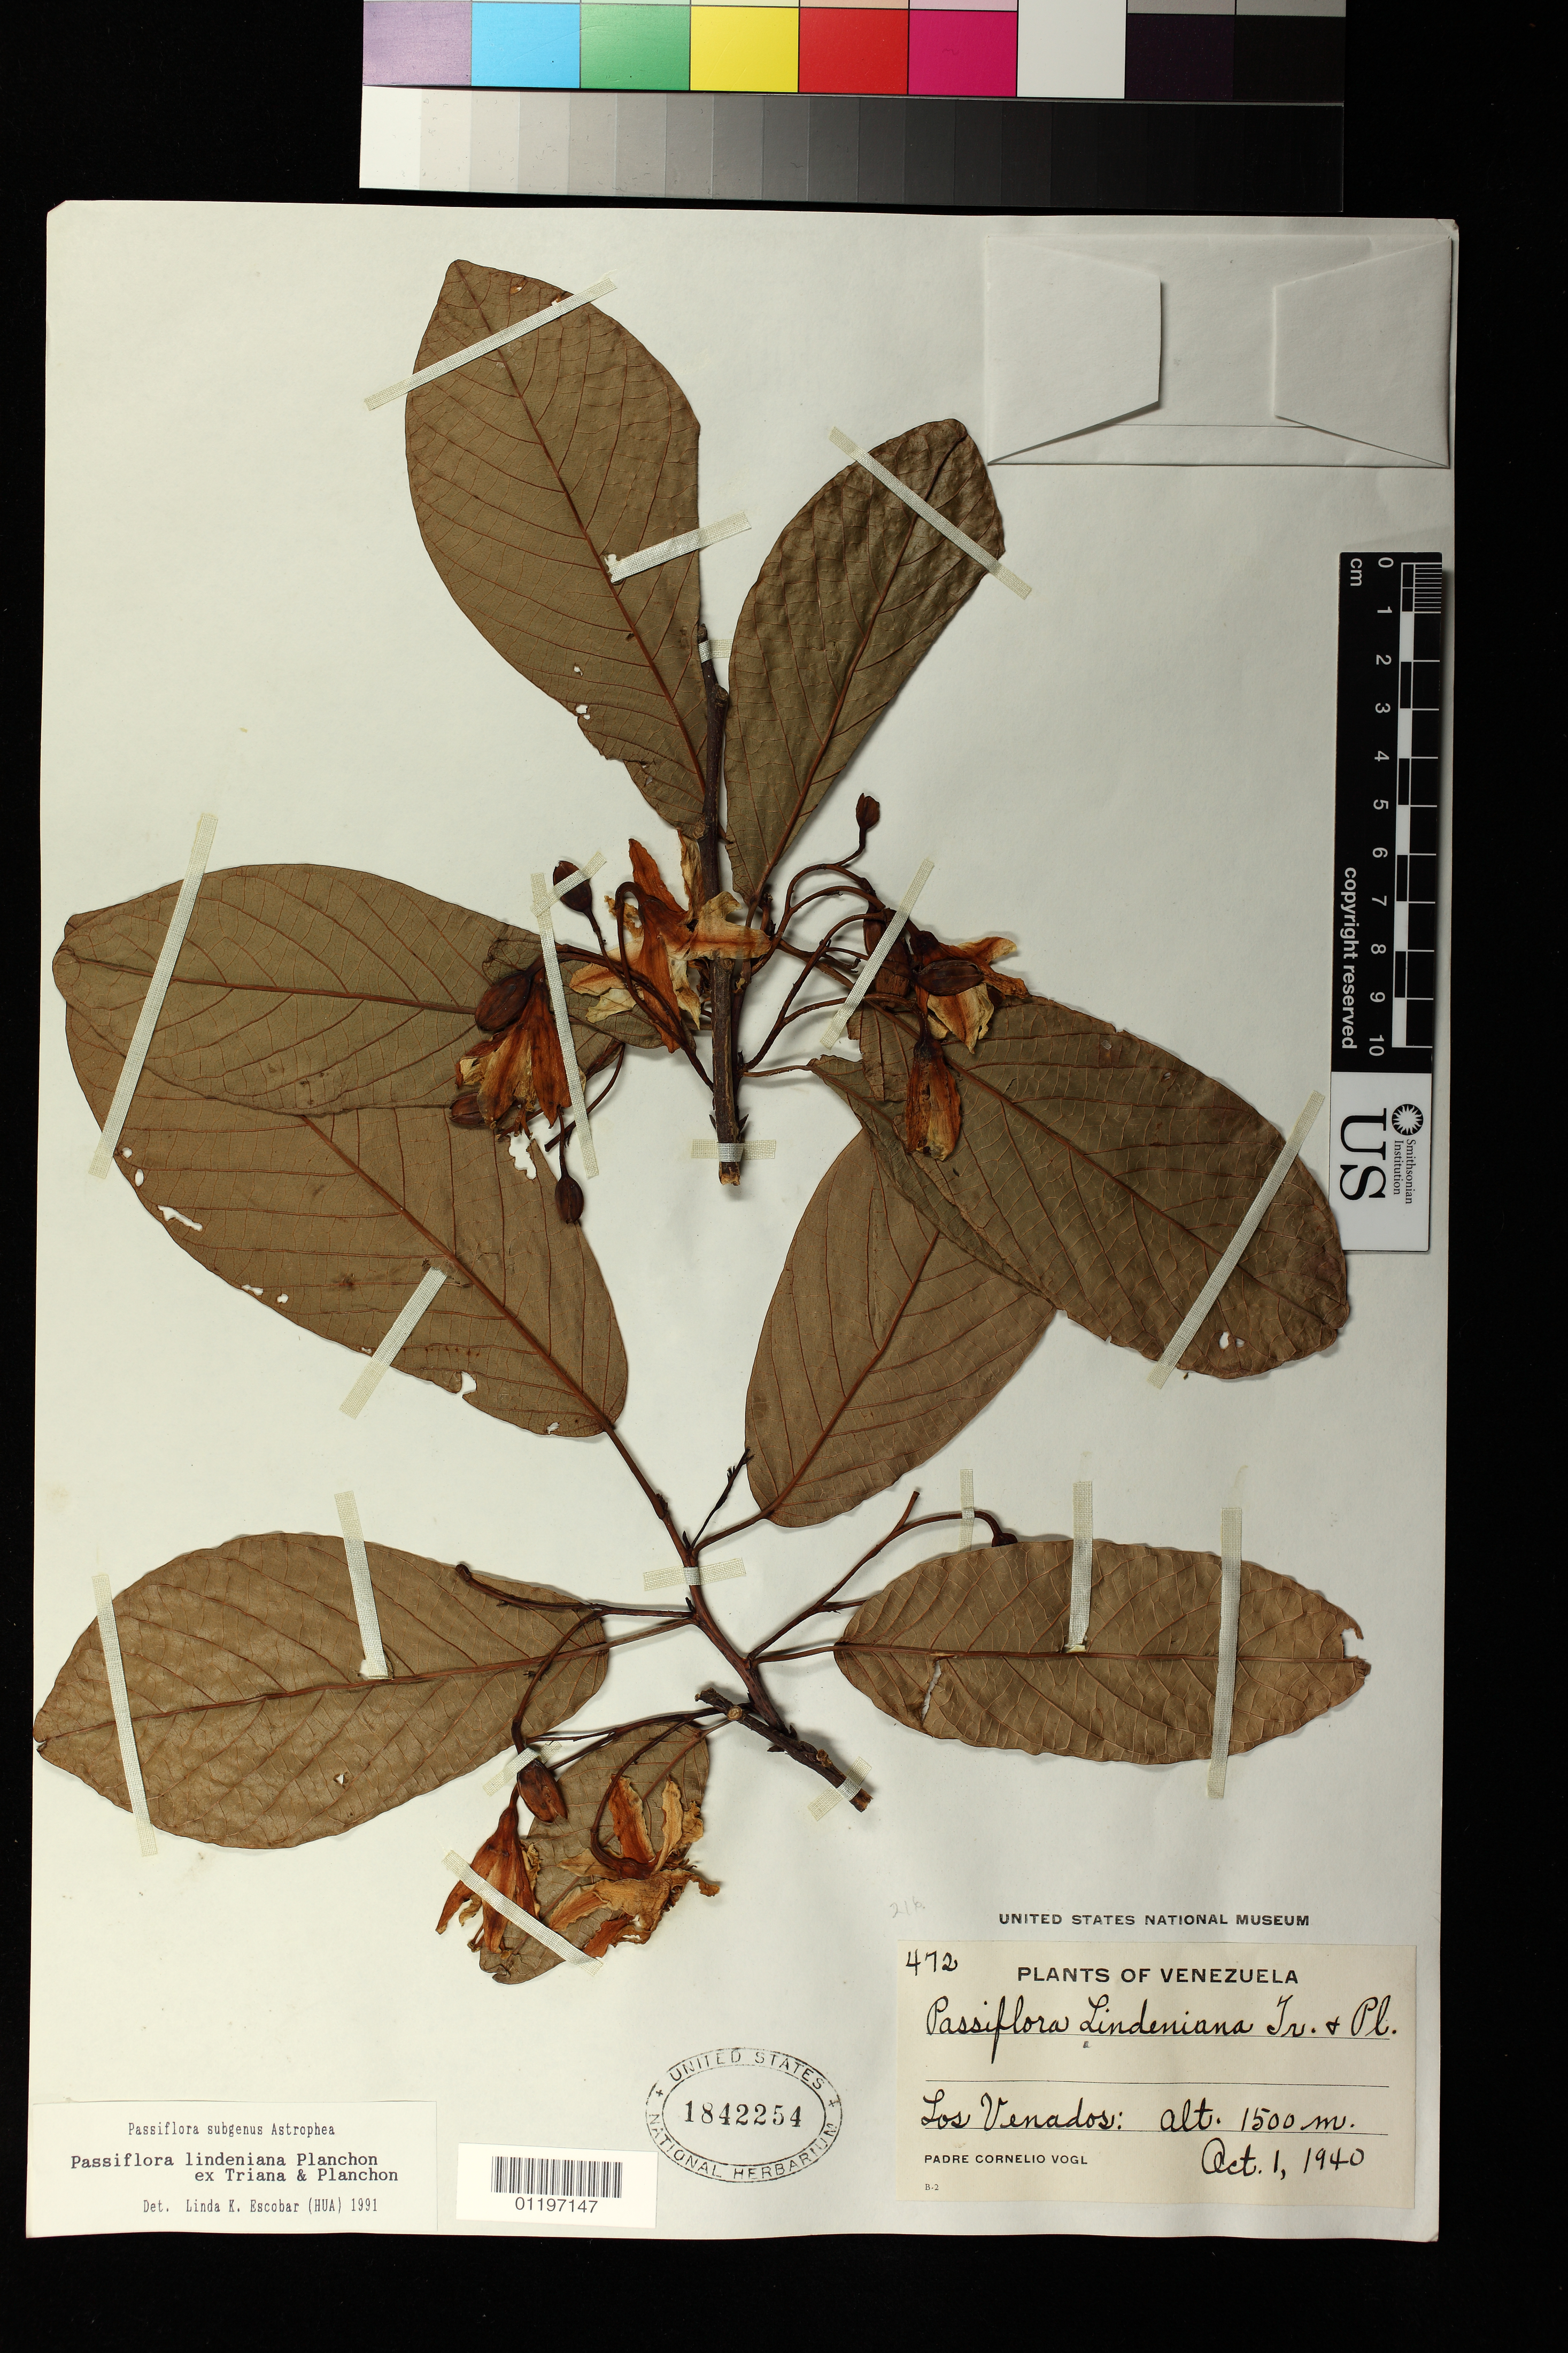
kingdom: Plantae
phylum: Tracheophyta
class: Magnoliopsida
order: Malpighiales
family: Passifloraceae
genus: Passiflora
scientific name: Passiflora lindeniana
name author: Planch.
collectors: C. Vogl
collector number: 472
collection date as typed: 10 Jan 1940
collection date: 1940-01-10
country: Venezuela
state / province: Vargas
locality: Los Venados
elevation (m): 1500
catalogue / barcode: US 1842254